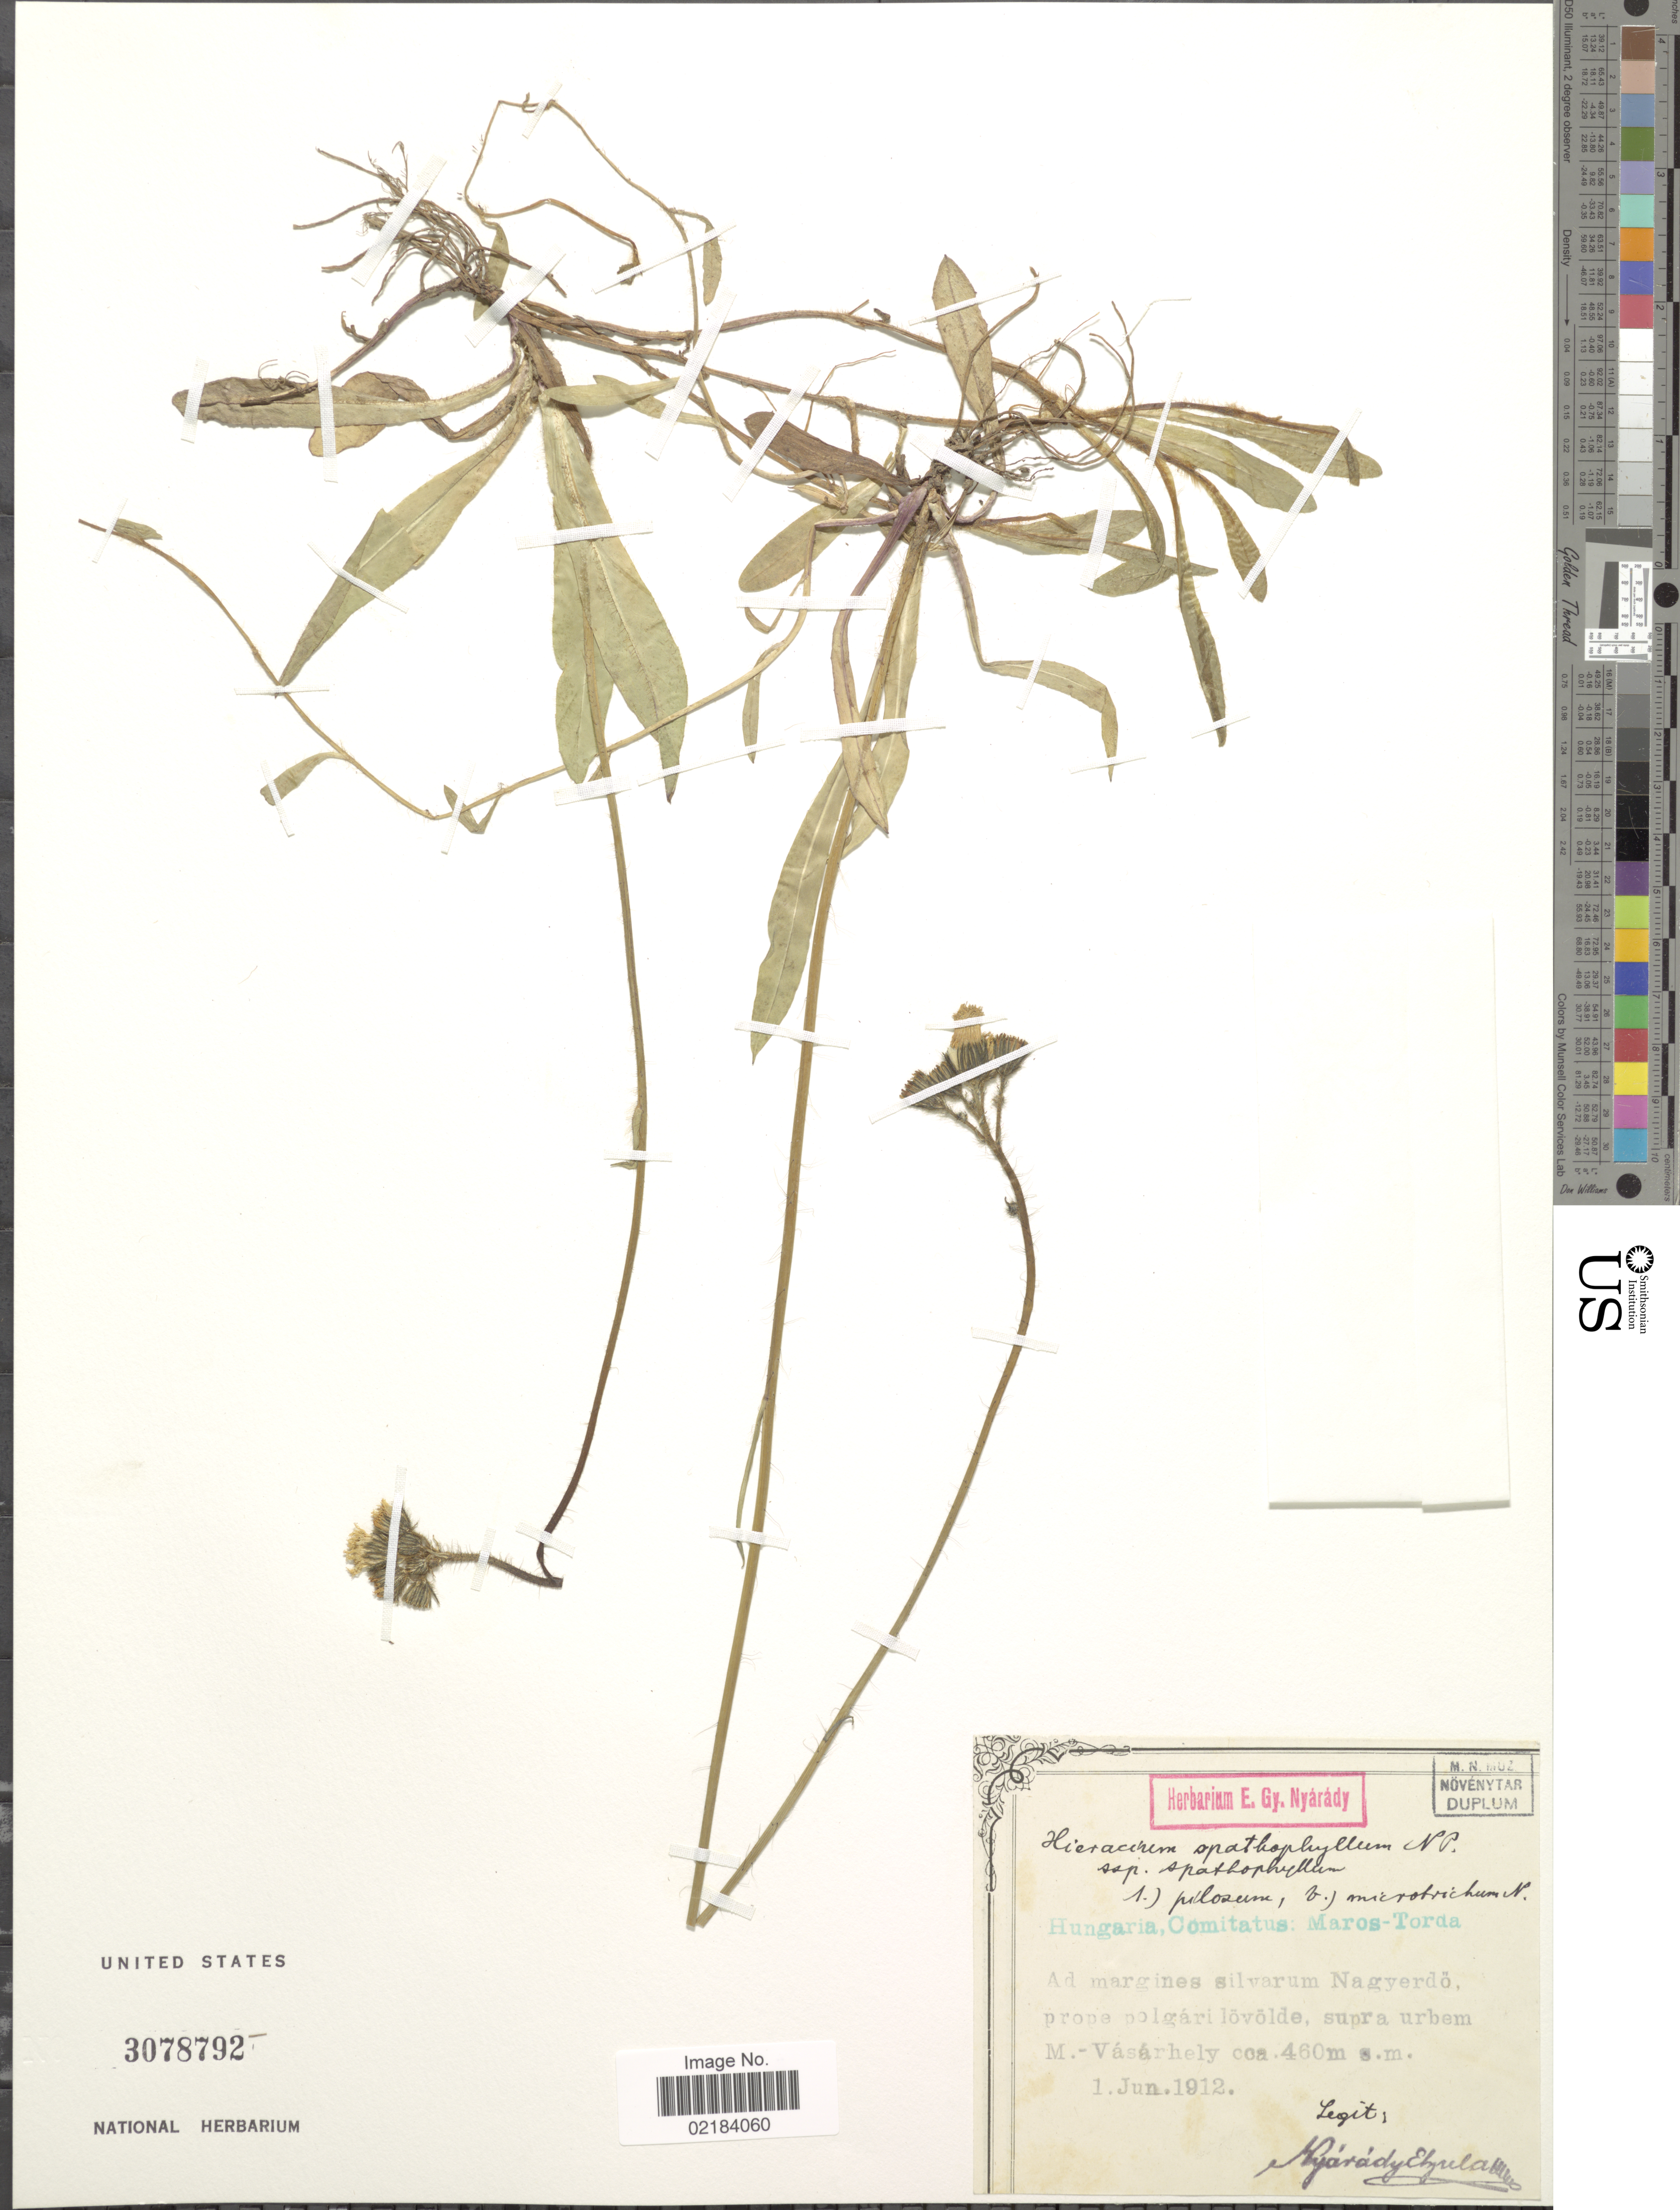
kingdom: Plantae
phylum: Tracheophyta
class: Magnoliopsida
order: Asterales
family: Asteraceae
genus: Pilosella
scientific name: Pilosella floribunda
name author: (Wimm. & Grab.) Fr. a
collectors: E. Nyárády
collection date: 1912-06-01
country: Hungary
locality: Comitatus: Maros-Torda, Ad margines silvarum Nagyerdö, prope polgári lövölde, supra urbem M.-Vásárhely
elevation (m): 460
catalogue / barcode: US 3078792